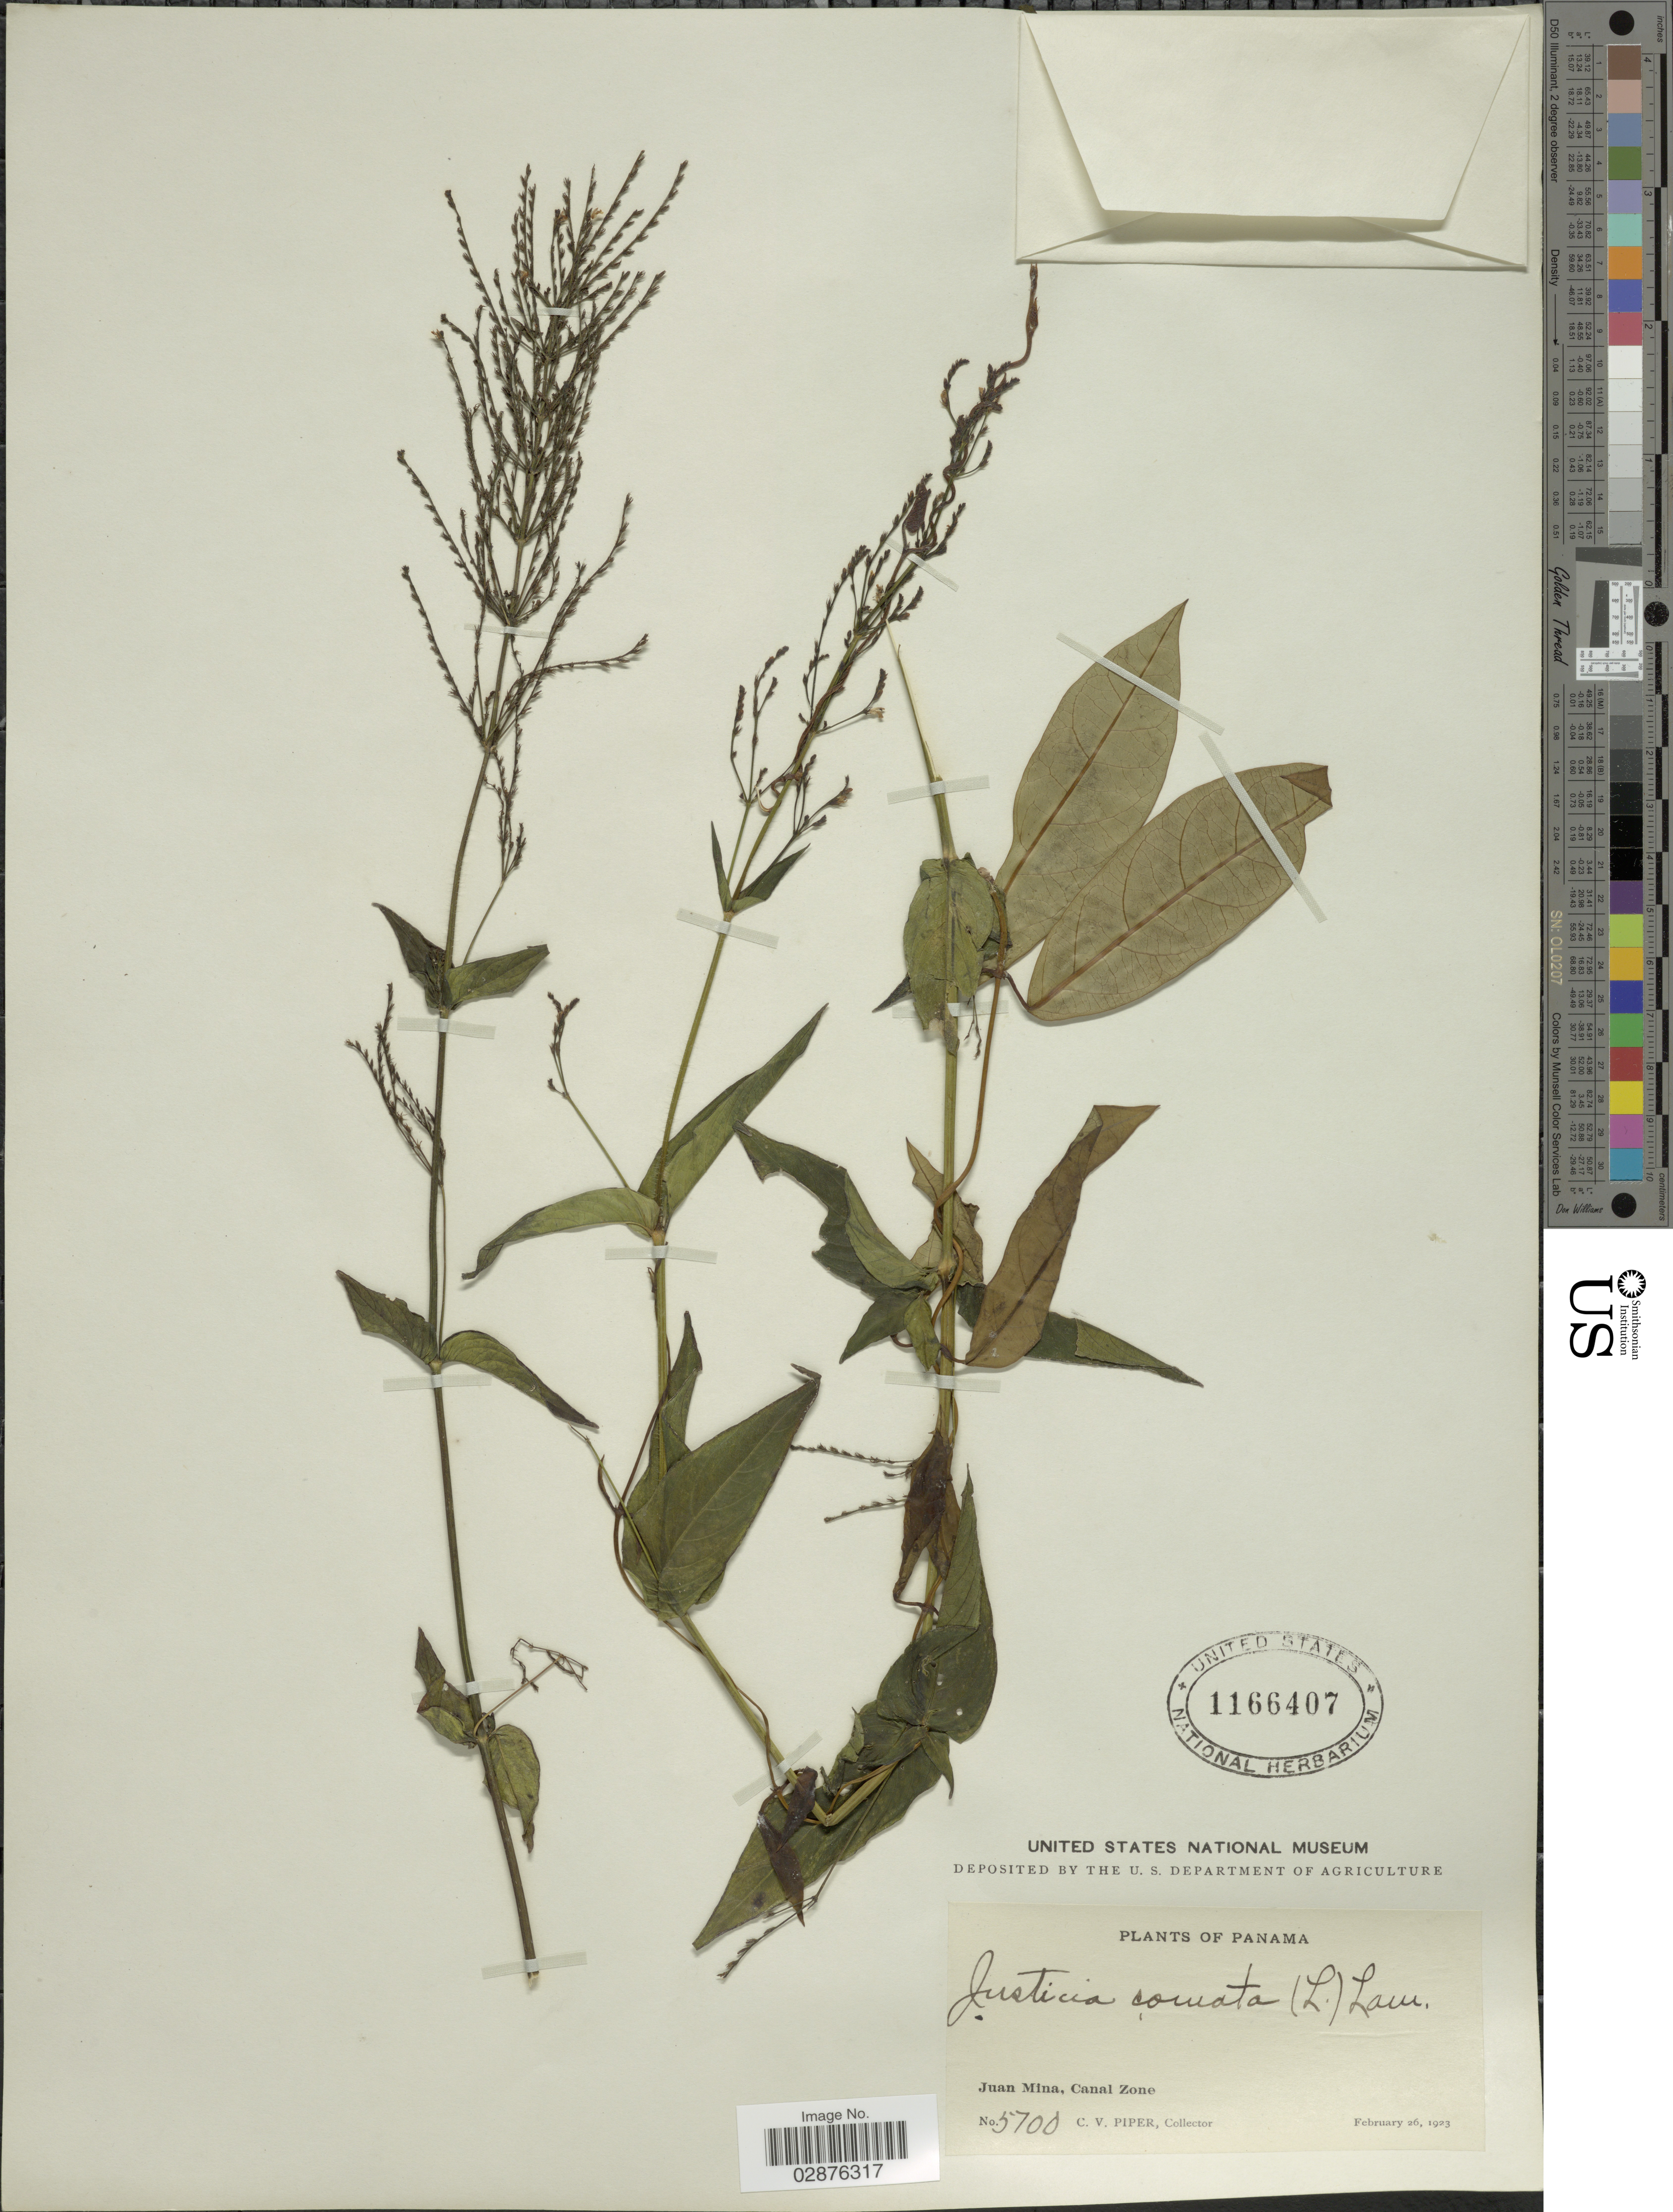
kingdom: Plantae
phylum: Tracheophyta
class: Magnoliopsida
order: Lamiales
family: Acanthaceae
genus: Justicia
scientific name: Justicia comata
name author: (L.) Lam.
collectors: C. V. Piper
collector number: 5700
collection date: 1923-02-26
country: Panama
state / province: Colón / Panamá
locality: Juan Mina, Canal Zone.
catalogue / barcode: US 1166407